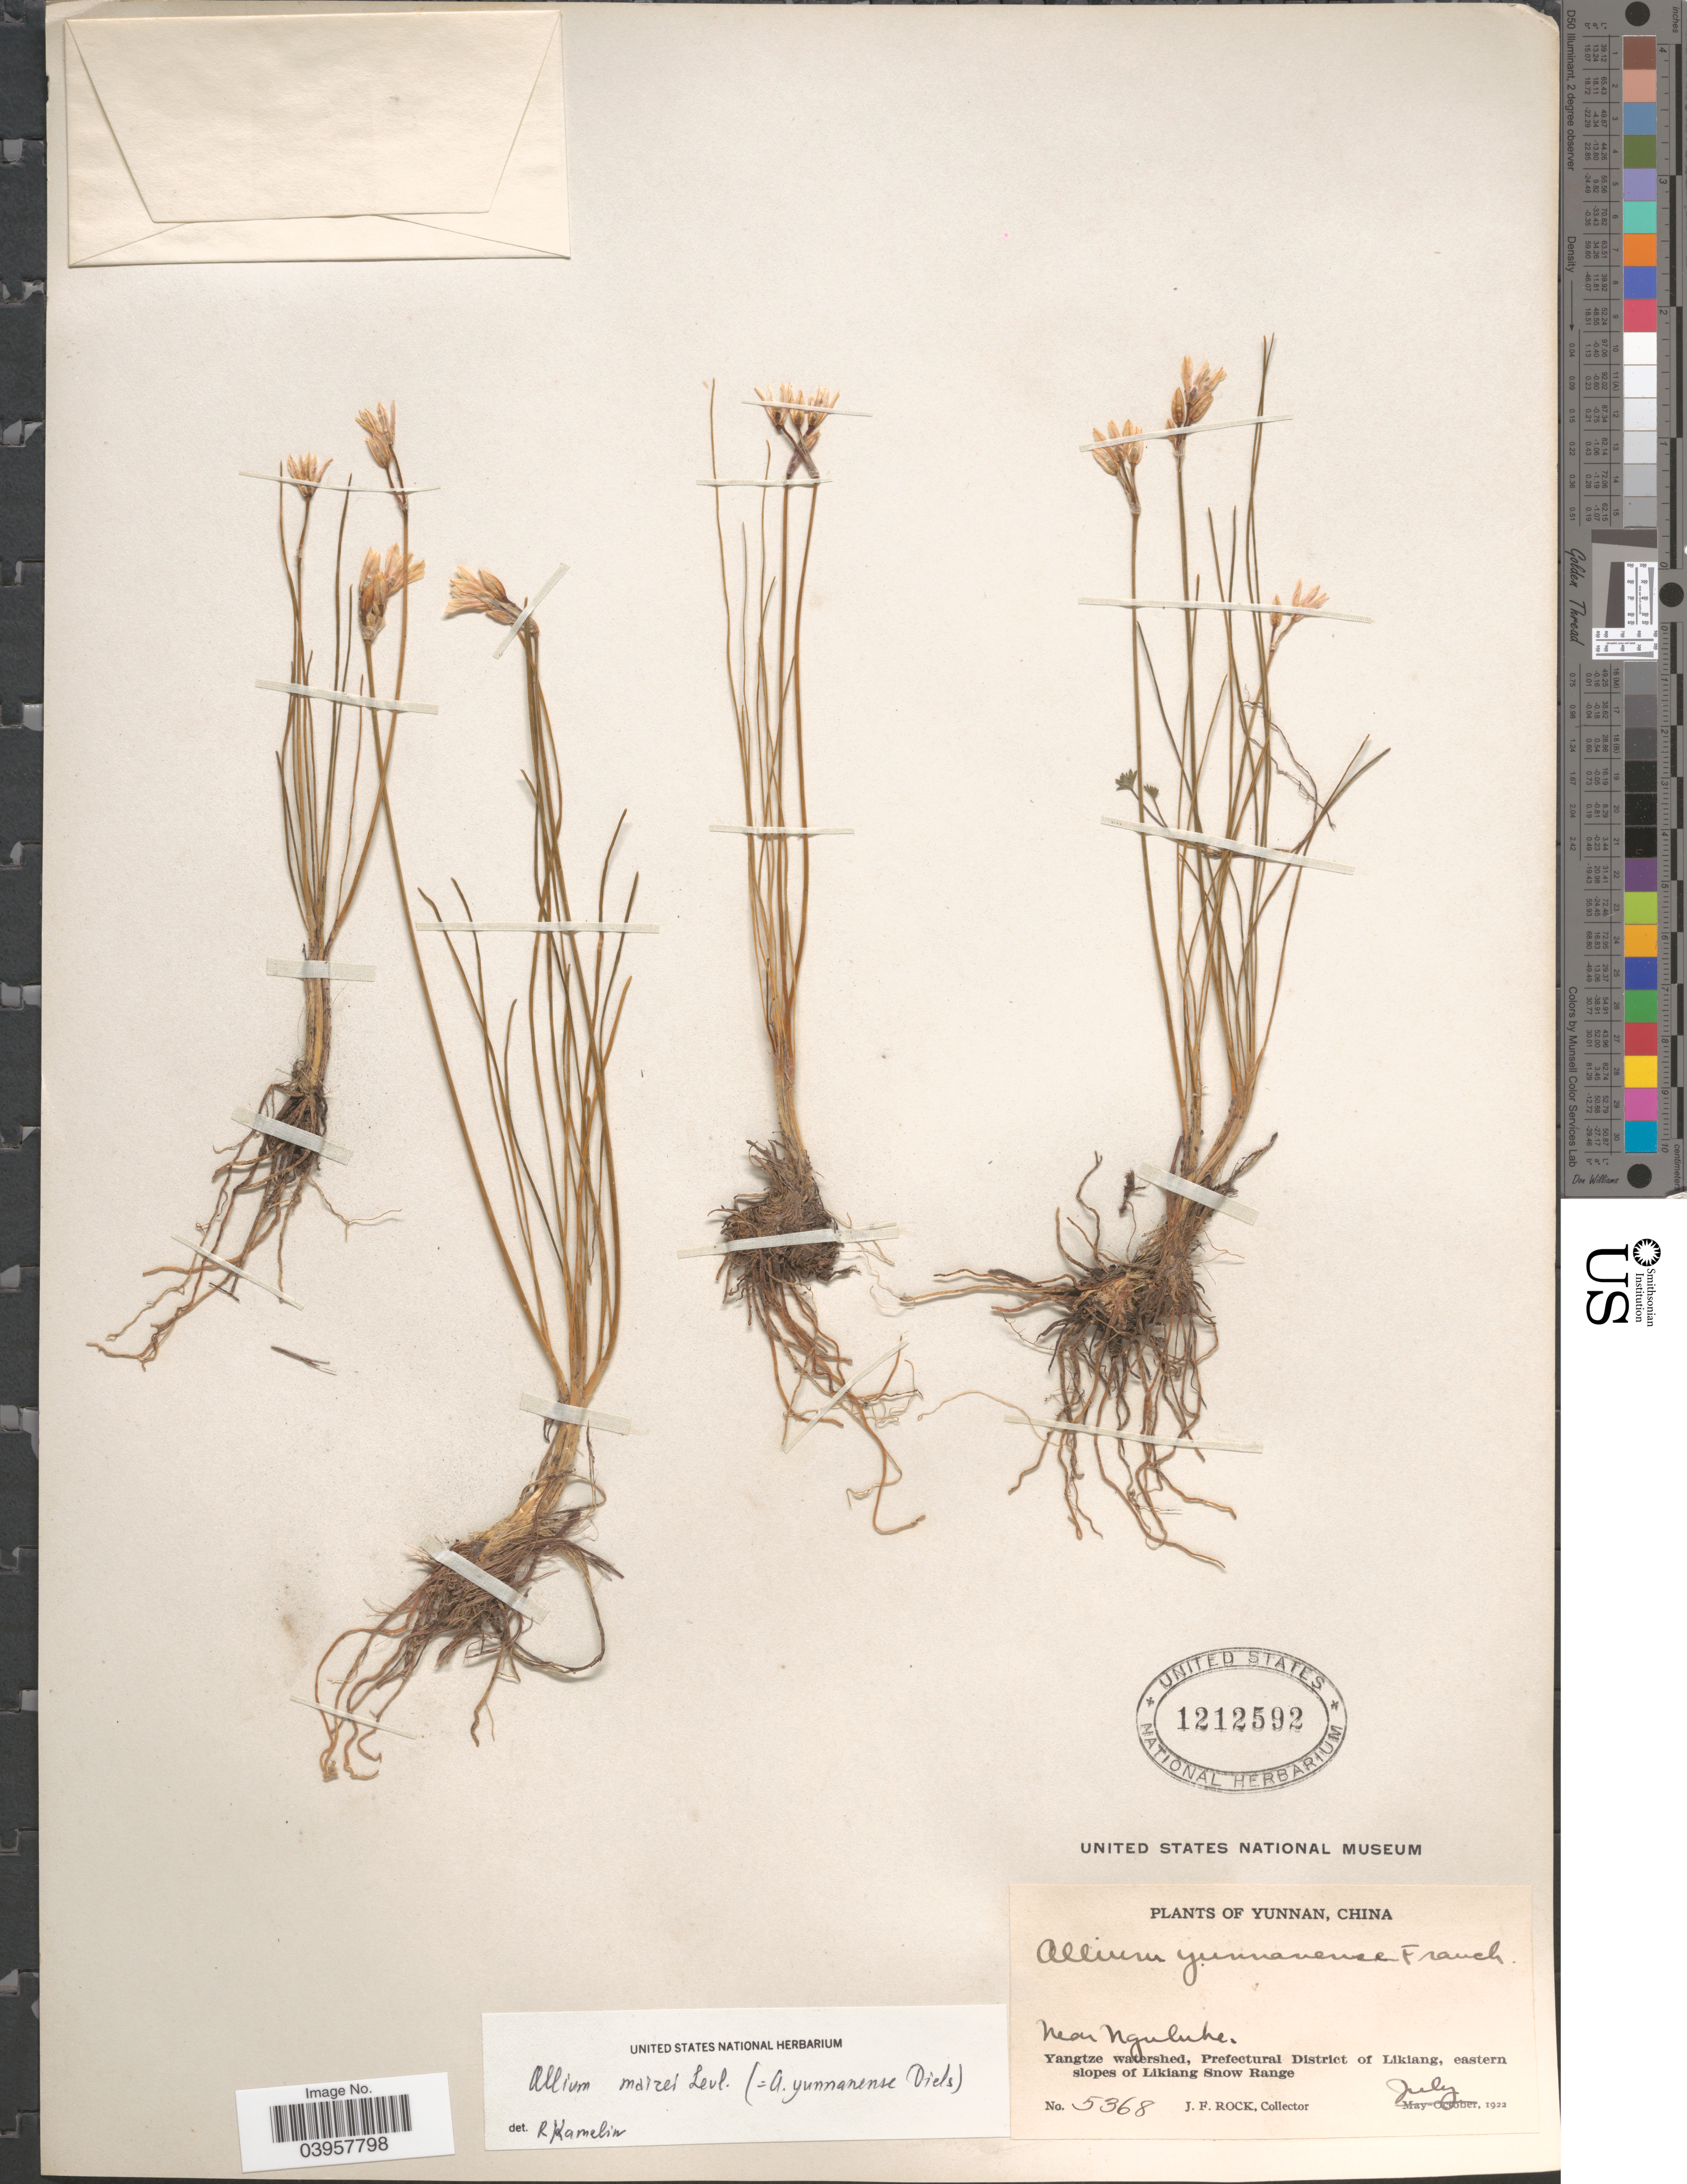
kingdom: Plantae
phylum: Tracheophyta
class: Liliopsida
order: Asparagales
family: Amaryllidaceae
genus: Allium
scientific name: Allium mairei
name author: H. Lév.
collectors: J. Rock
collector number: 5368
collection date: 1922-07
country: China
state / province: Yunnan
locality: Near Nguluke. Yangtze watershed, Prefectural District of Likiang, eastern slopes of Likiang Snow Range.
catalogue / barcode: US 1212592